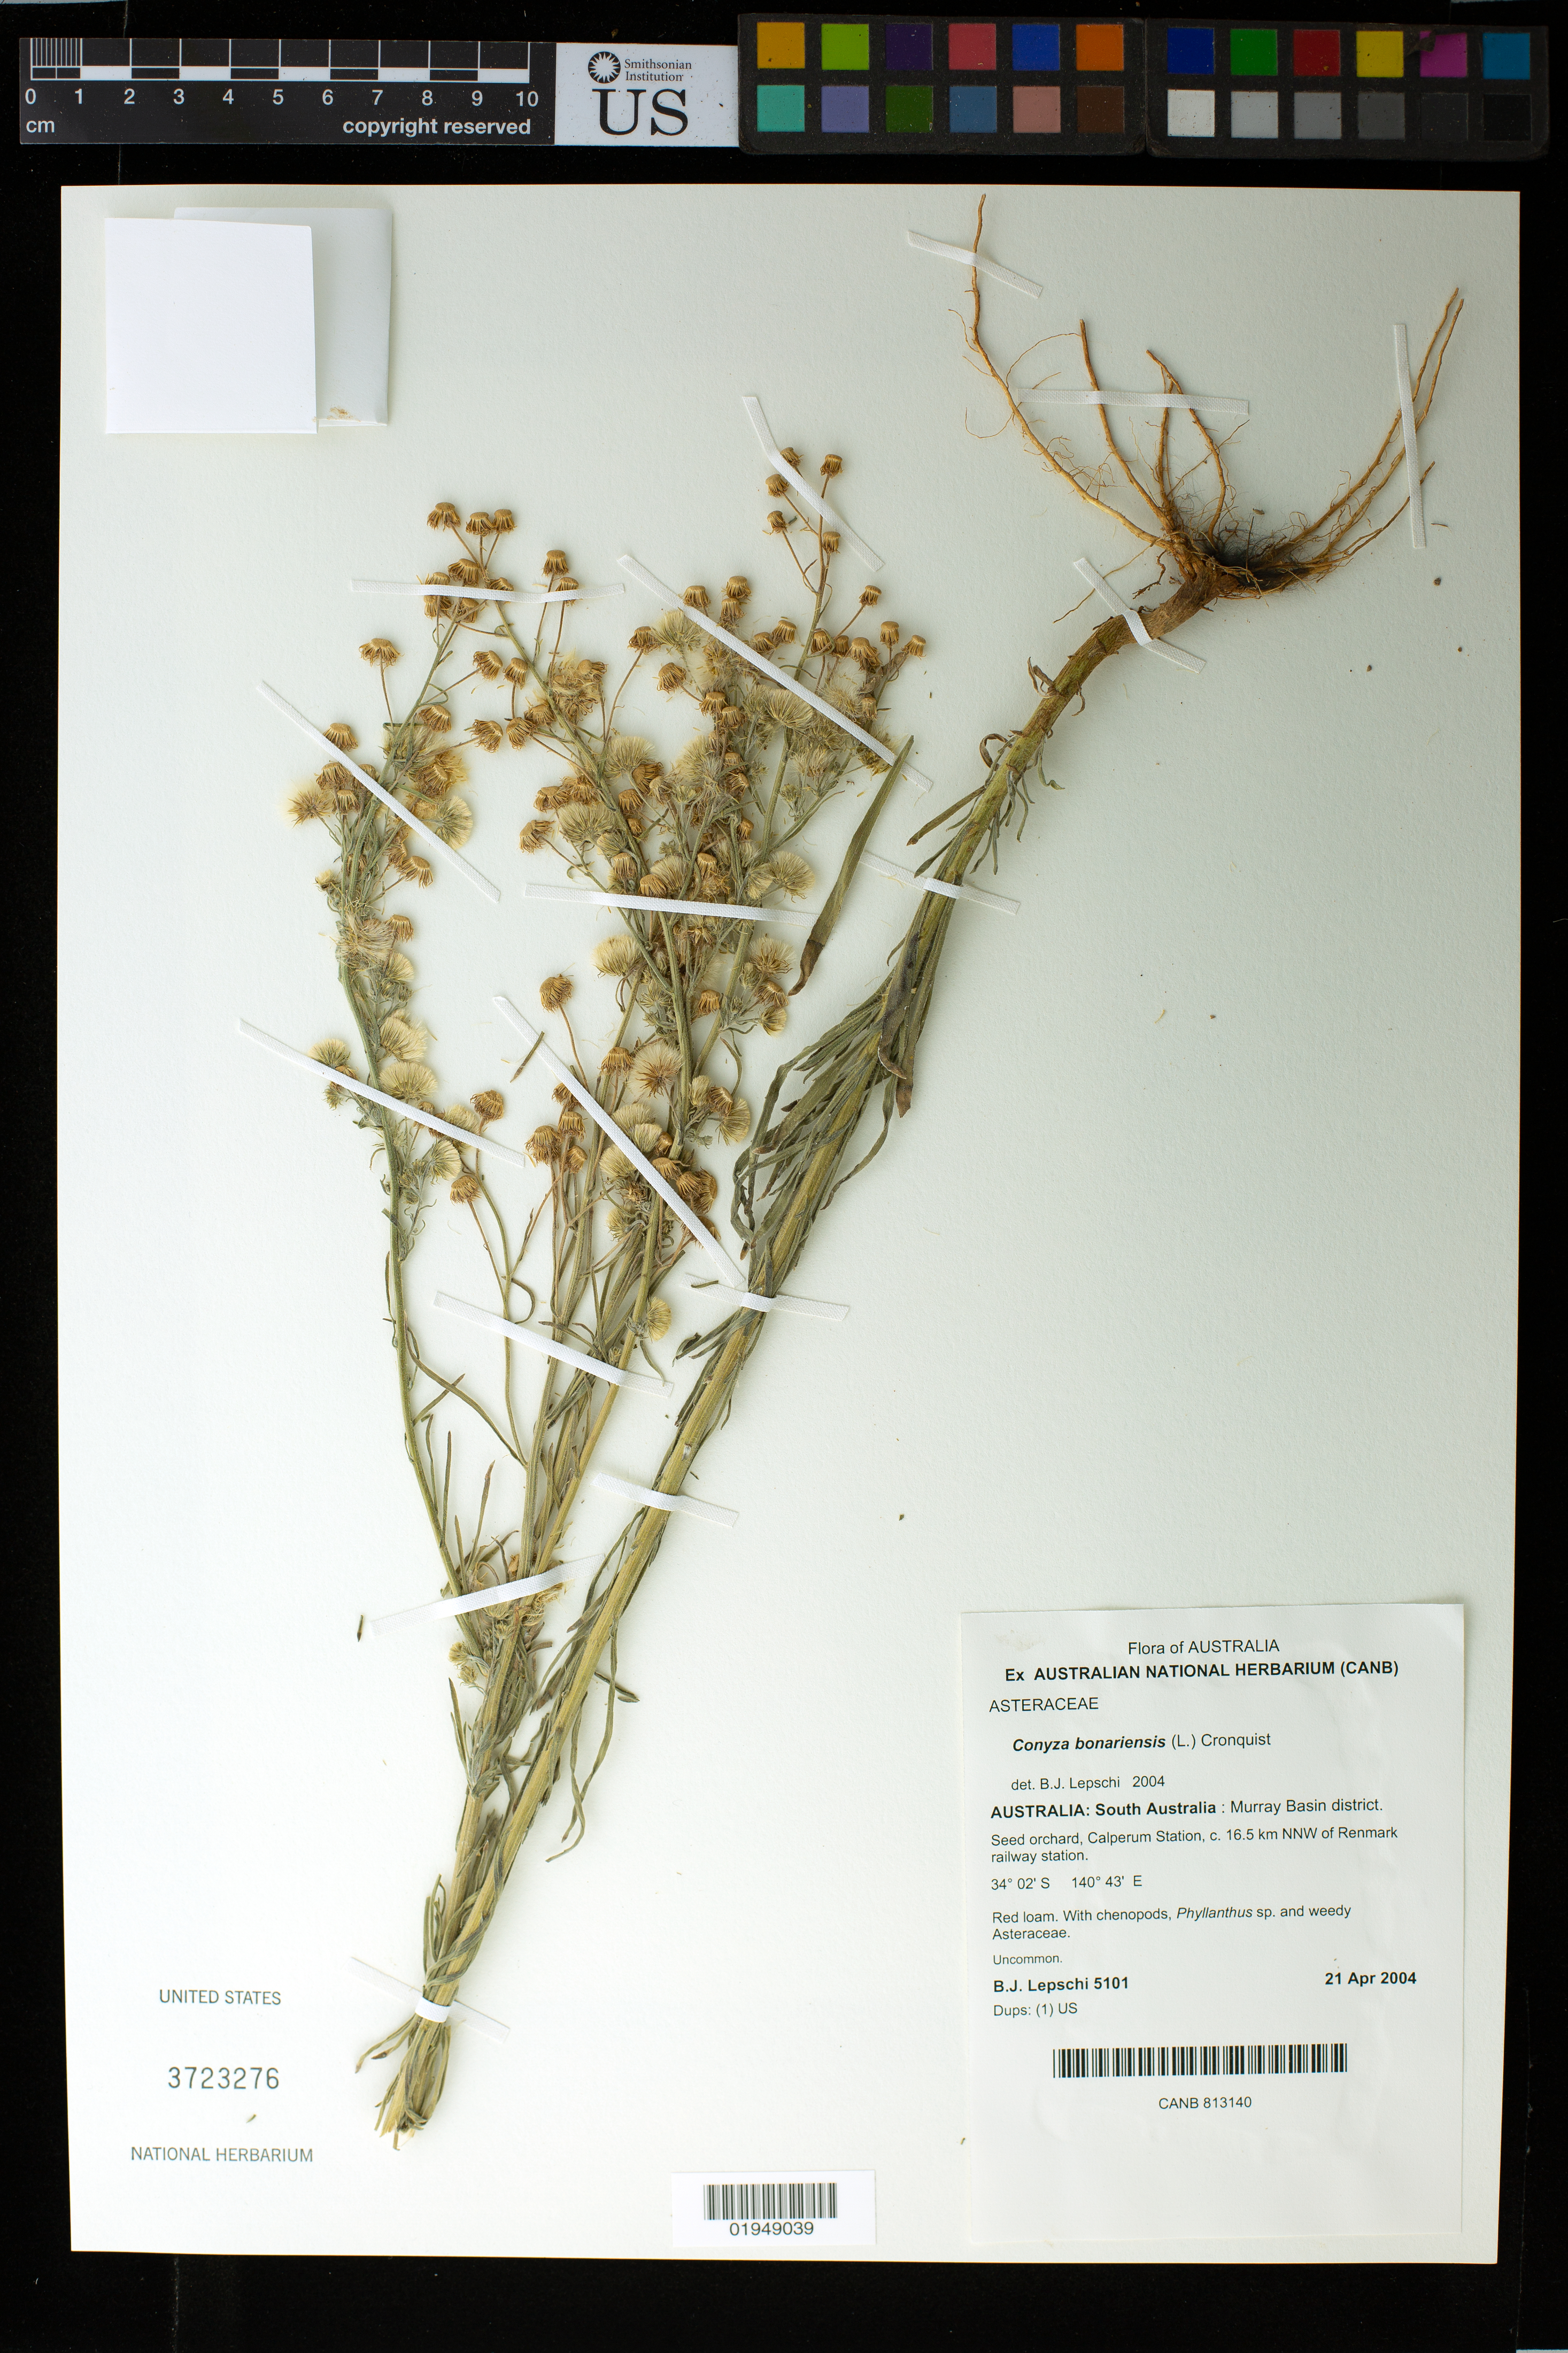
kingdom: Plantae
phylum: Tracheophyta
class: Magnoliopsida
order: Asterales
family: Asteraceae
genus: Conyza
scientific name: Conyza bonariensis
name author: (L.) Cronq.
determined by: Lepschi, B. J.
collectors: B. Lepschi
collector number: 5101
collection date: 2004-04-21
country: Australia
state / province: South Australia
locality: Murray Basin district. Seed orchard, Calperum Station, c. 16.5 km NNW of Renmark railway station.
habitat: red loam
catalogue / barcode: US 3723276